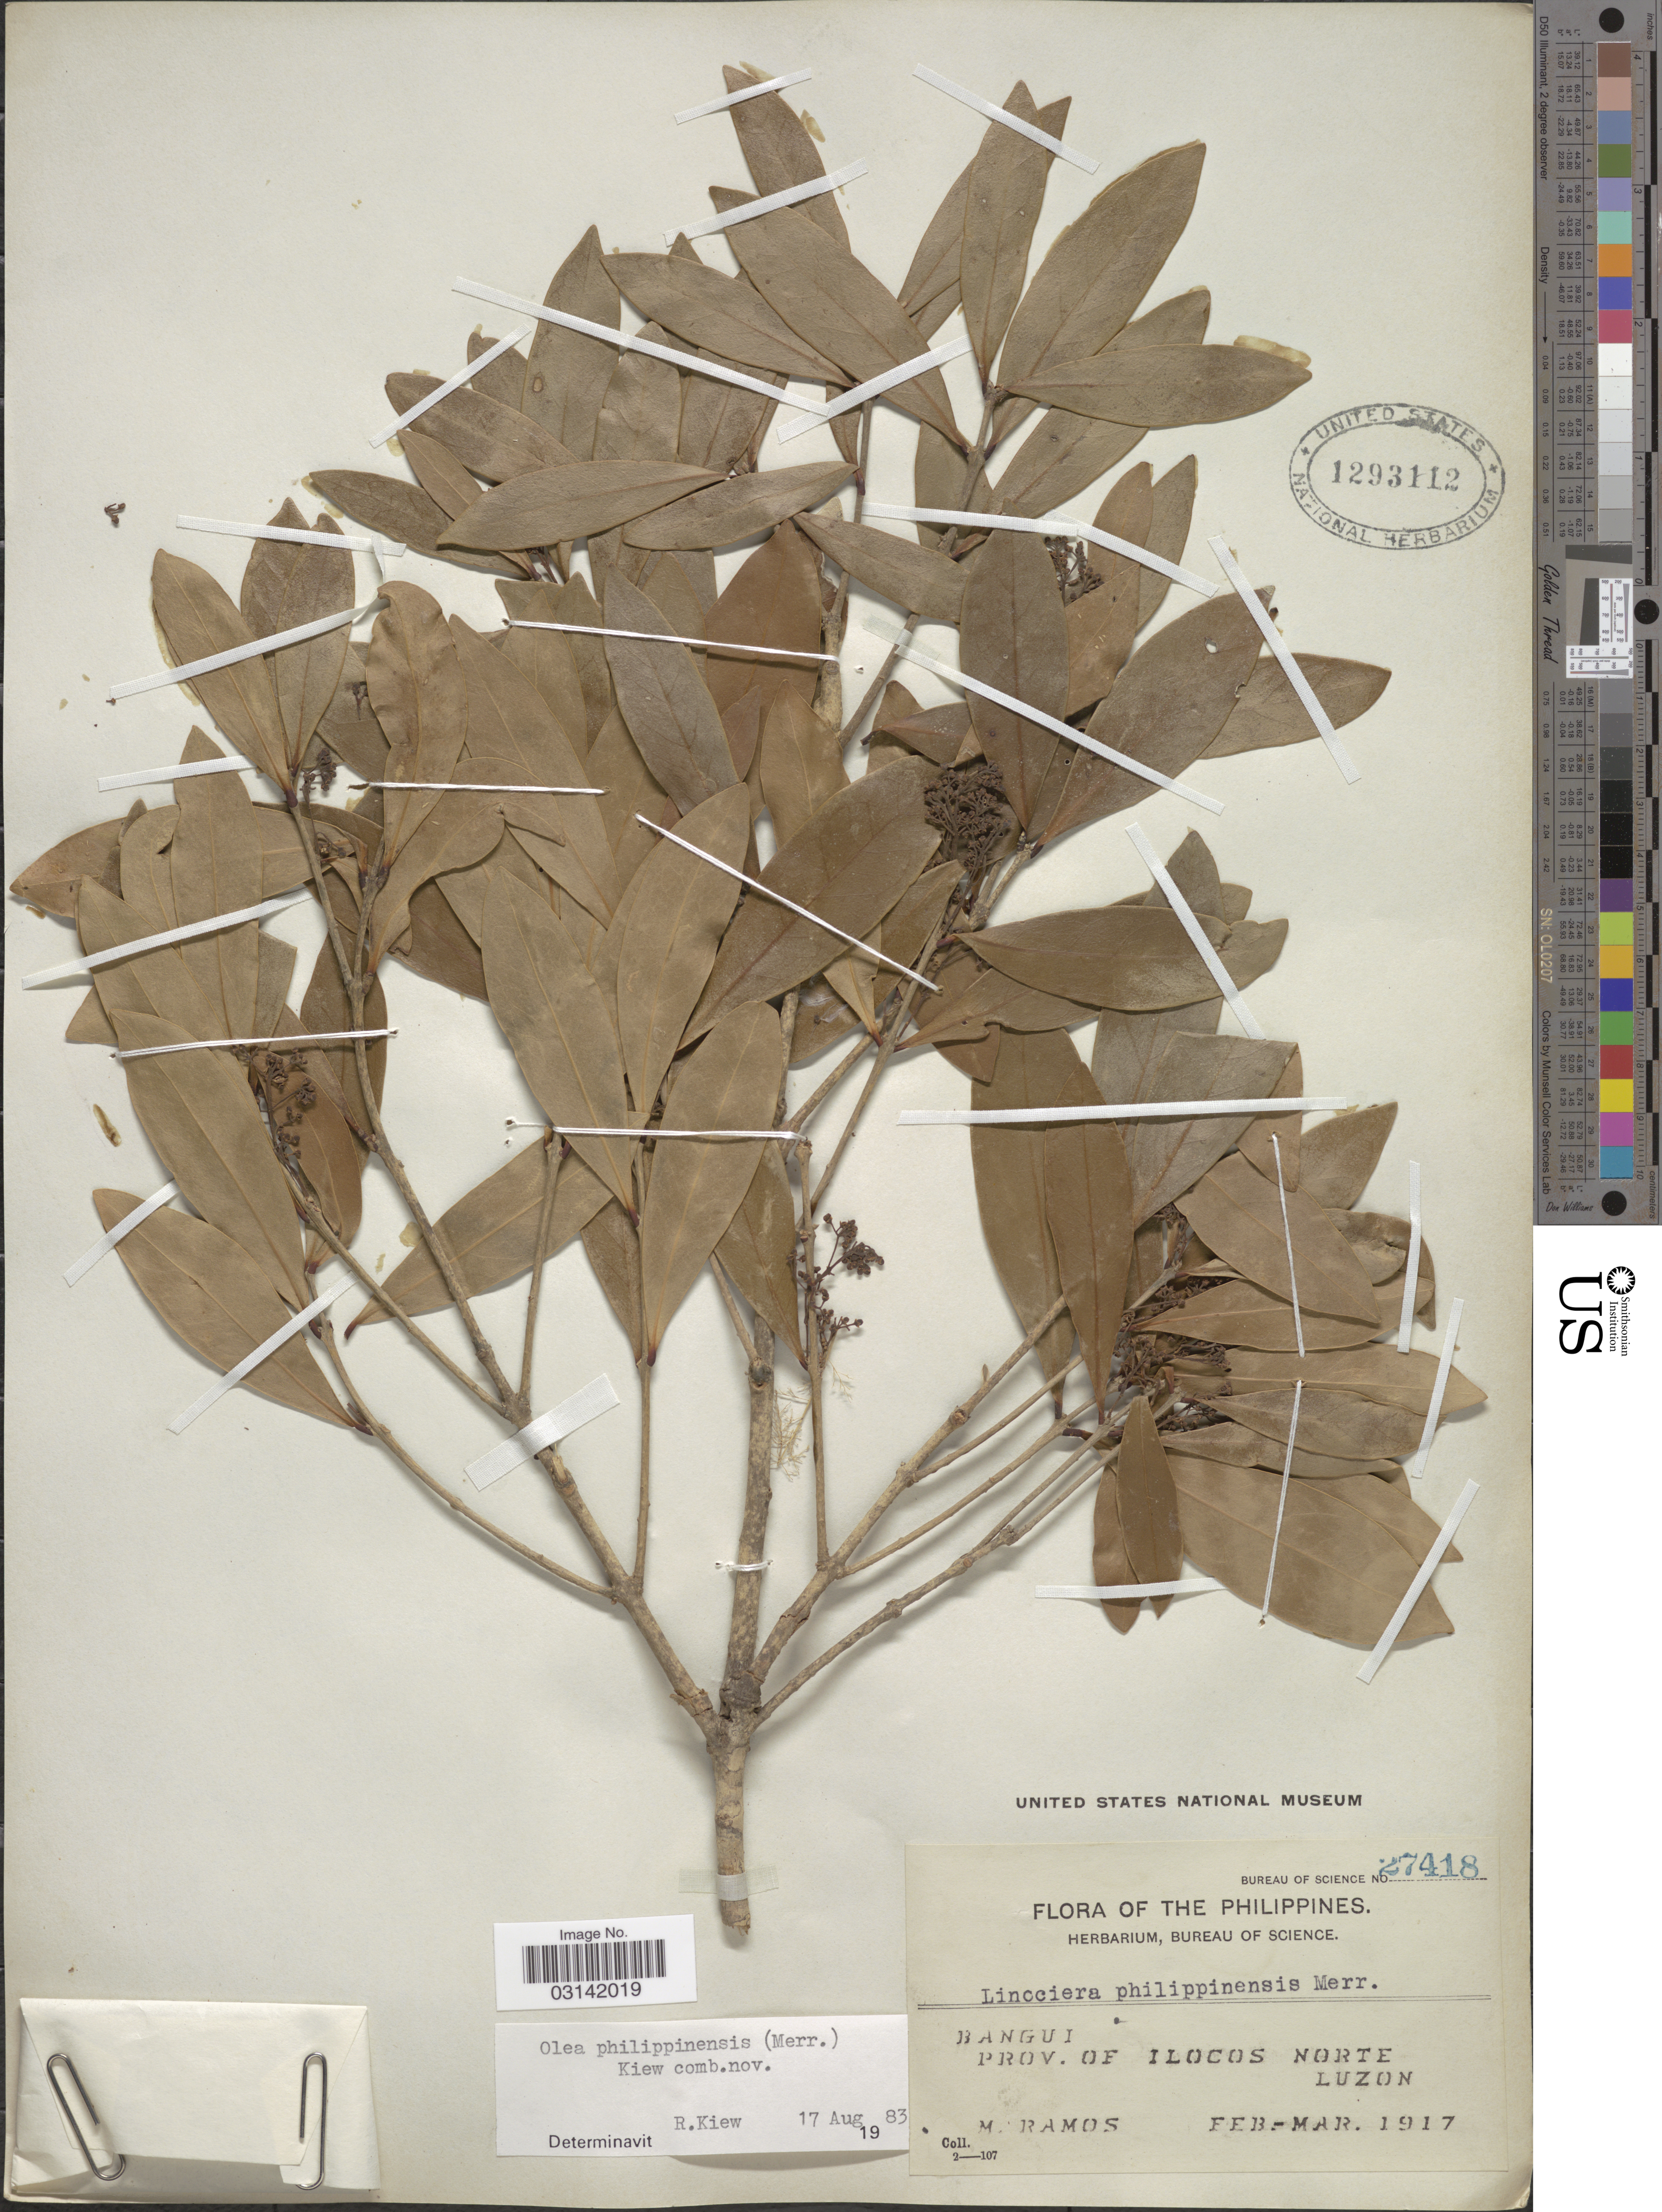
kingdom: Plantae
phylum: Tracheophyta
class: Magnoliopsida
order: Lamiales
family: Oleaceae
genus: Tetrapilus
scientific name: Tetrapilus borneensis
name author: (Boerl.) de Juana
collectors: M. Ramos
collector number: Bureau of science 27418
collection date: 1917-02/1917-03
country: Philippines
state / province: Ilocos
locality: Bangui, Prov. of Ilocos Norte, Luzon.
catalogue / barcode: US 1293112